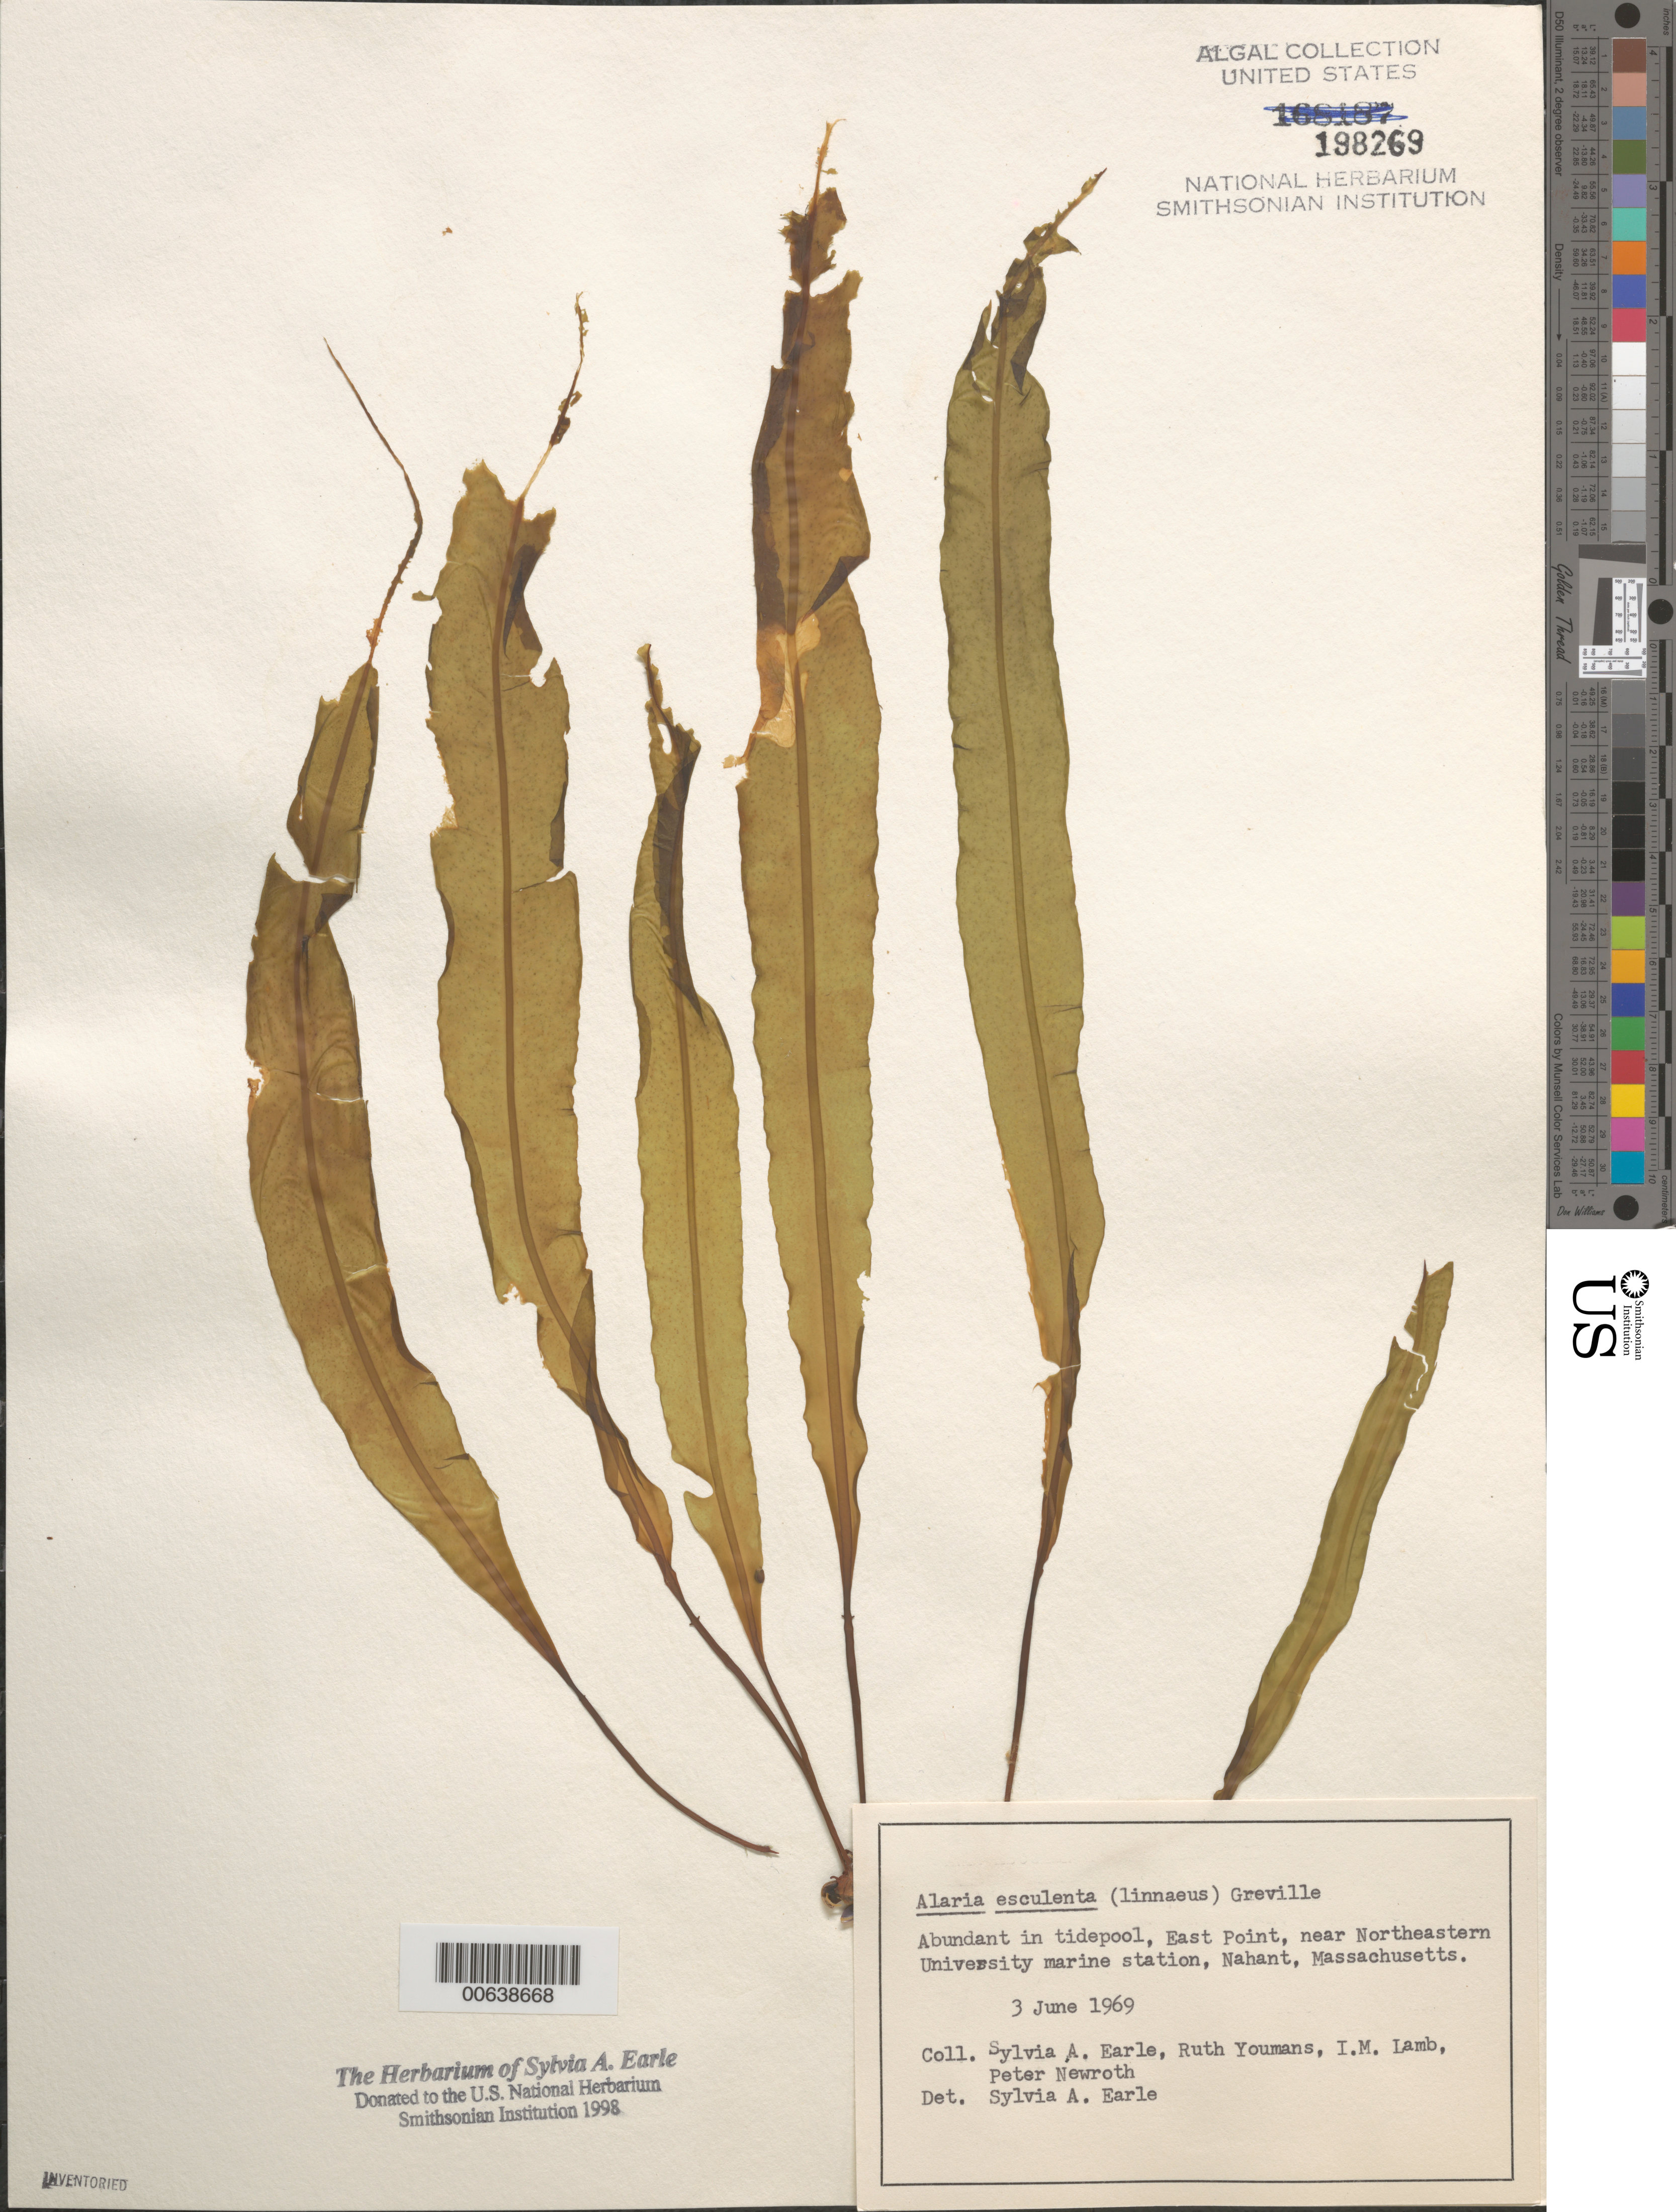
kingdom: Chromista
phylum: Ochrophyta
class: Phaeophyceae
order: Laminariales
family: Alariaceae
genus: Alaria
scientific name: Alaria esculenta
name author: (L.) Greville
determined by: Earle, S. A.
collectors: S. A. Earle, R. Youmans, I. M. Lamb & P. R. Newroth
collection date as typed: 03 Jun 1969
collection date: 1969-06-03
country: United States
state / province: Massachusetts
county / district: Essex County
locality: East Point, Nahant, near Northeastern University marine station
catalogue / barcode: US 198269